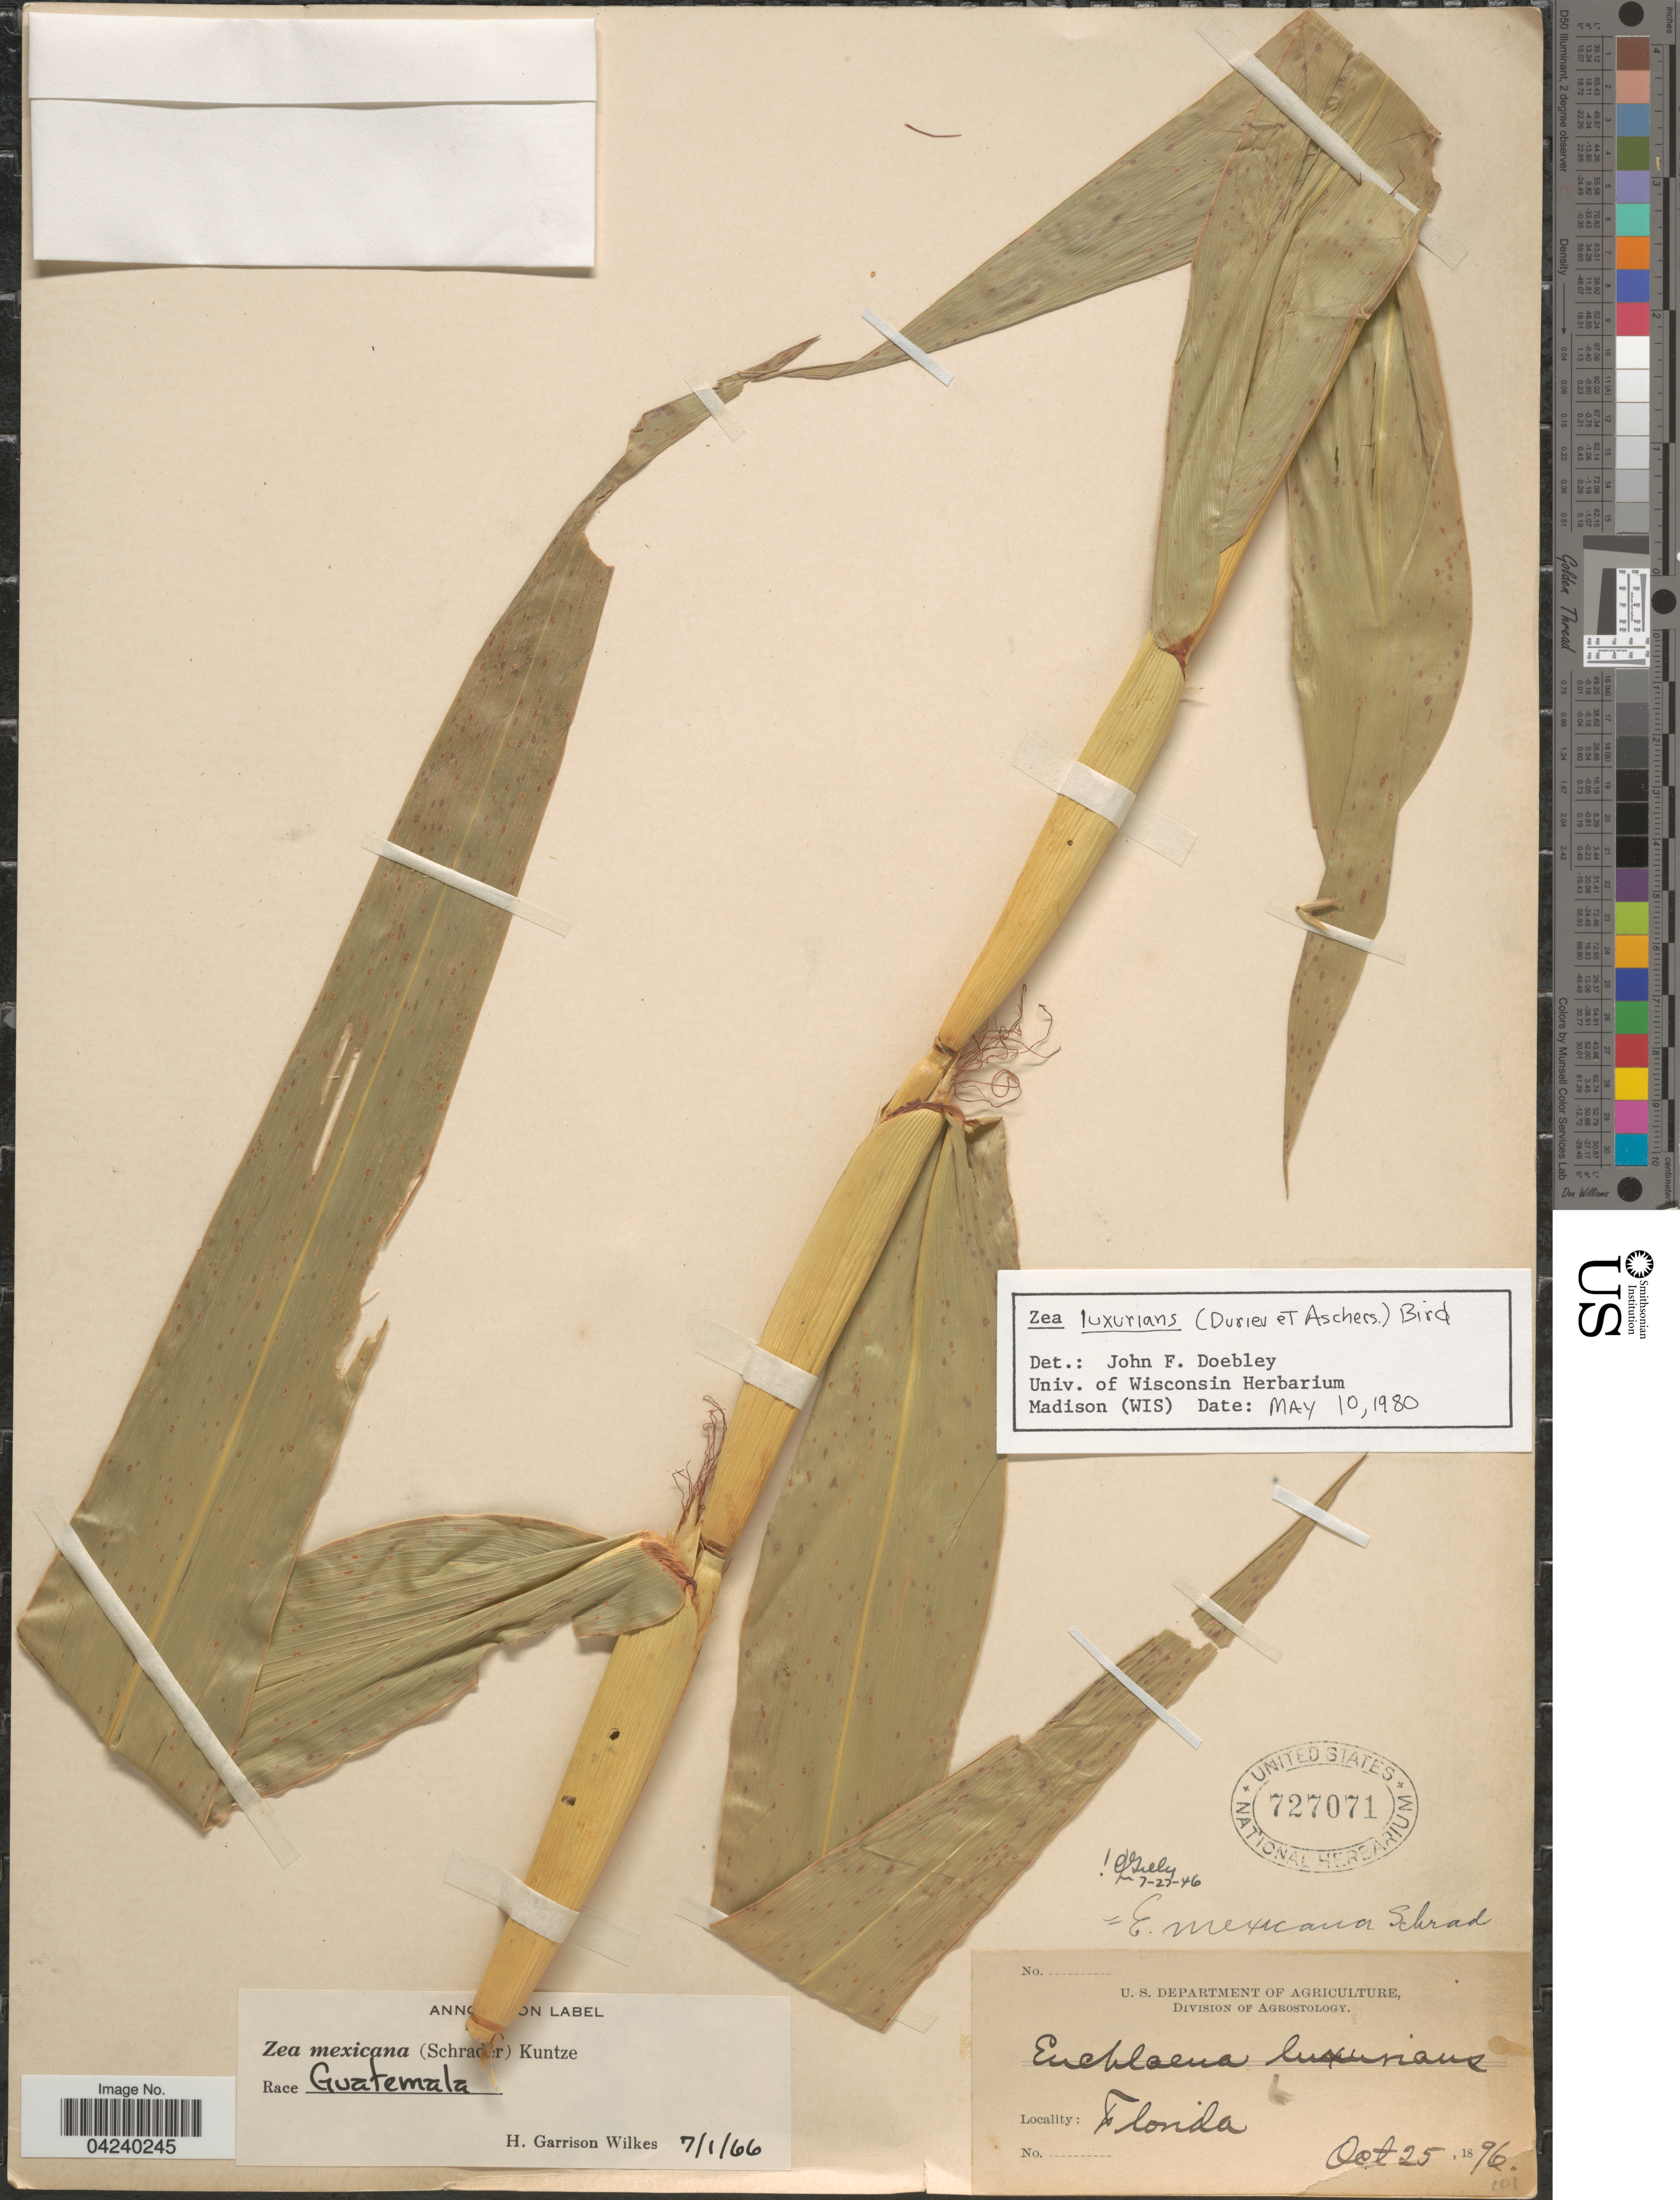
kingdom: Plantae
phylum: Tracheophyta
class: Liliopsida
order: Poales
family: Poaceae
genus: Zea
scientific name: Zea luxurians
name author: (Durieu & Asch.) R.M. Bird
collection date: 1896-10-25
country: United States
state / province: Florida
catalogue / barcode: US 727071